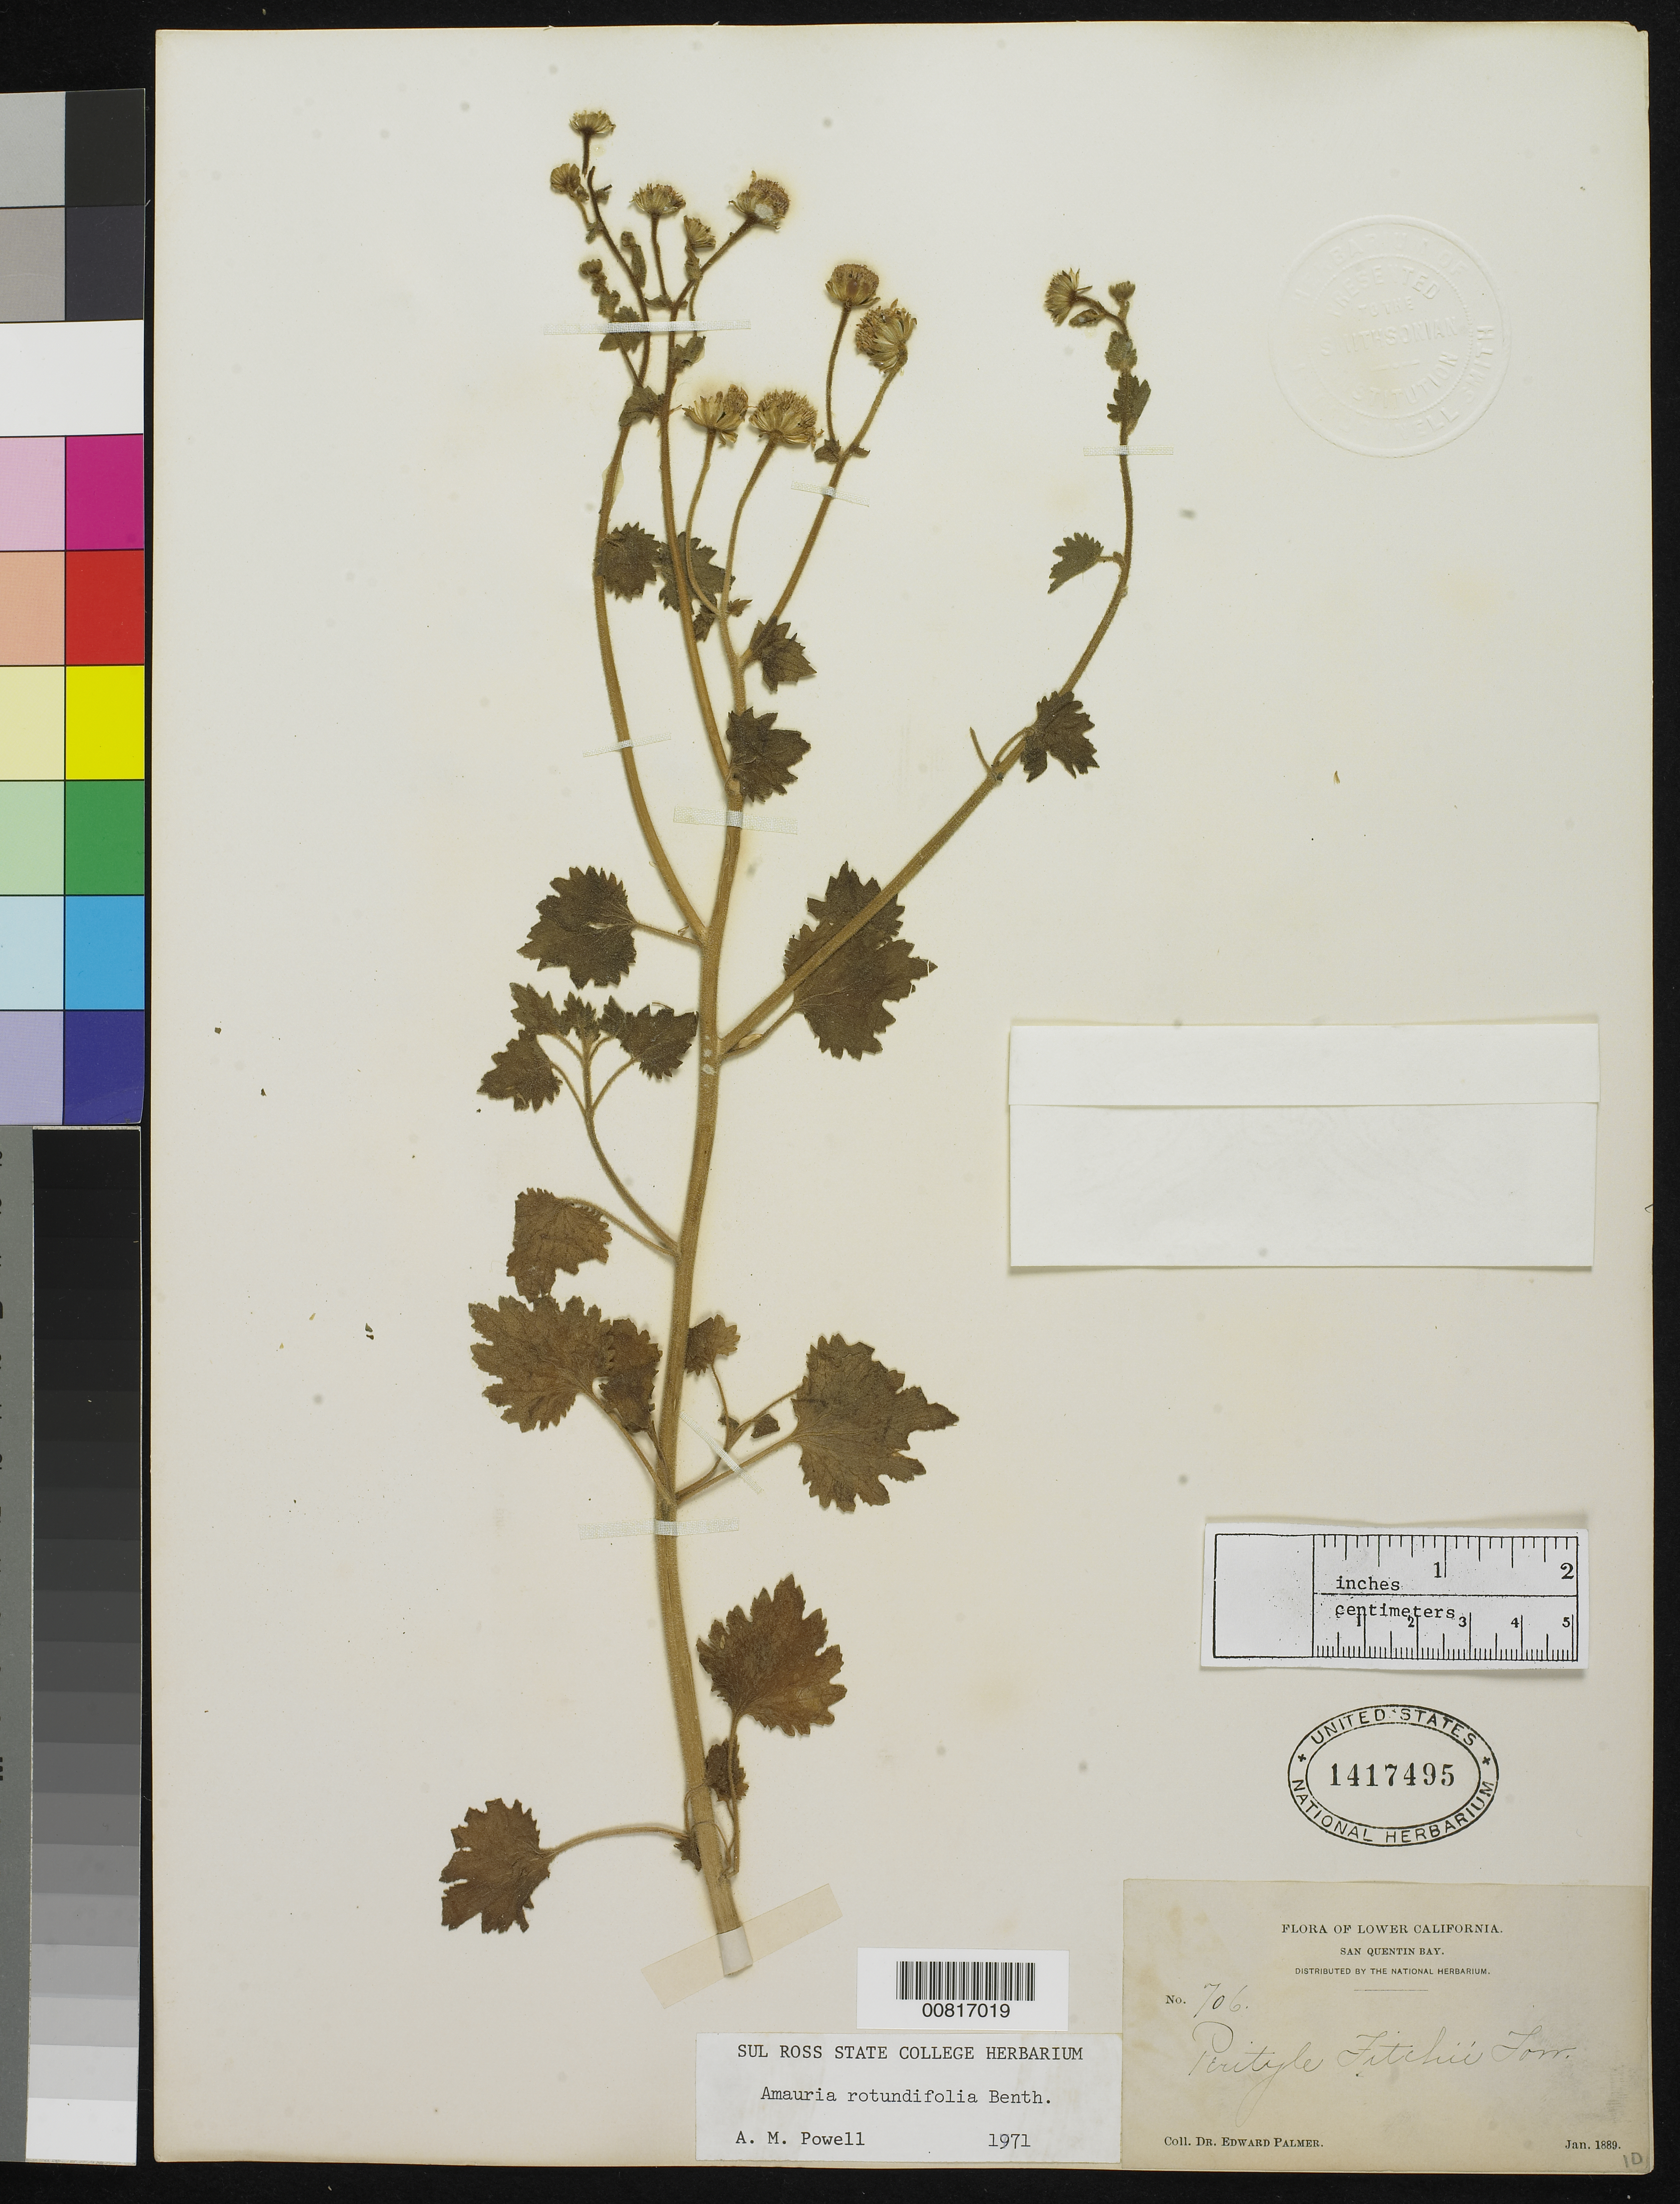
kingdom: Plantae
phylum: Tracheophyta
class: Magnoliopsida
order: Asterales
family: Asteraceae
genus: Amauria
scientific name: Amauria rotundifolia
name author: Benth.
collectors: E. Palmer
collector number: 706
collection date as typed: Jan 1889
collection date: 1889-01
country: Mexico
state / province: Baja California Norte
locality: San Quentin Bay, Baja California Norte.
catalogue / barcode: US 1417495